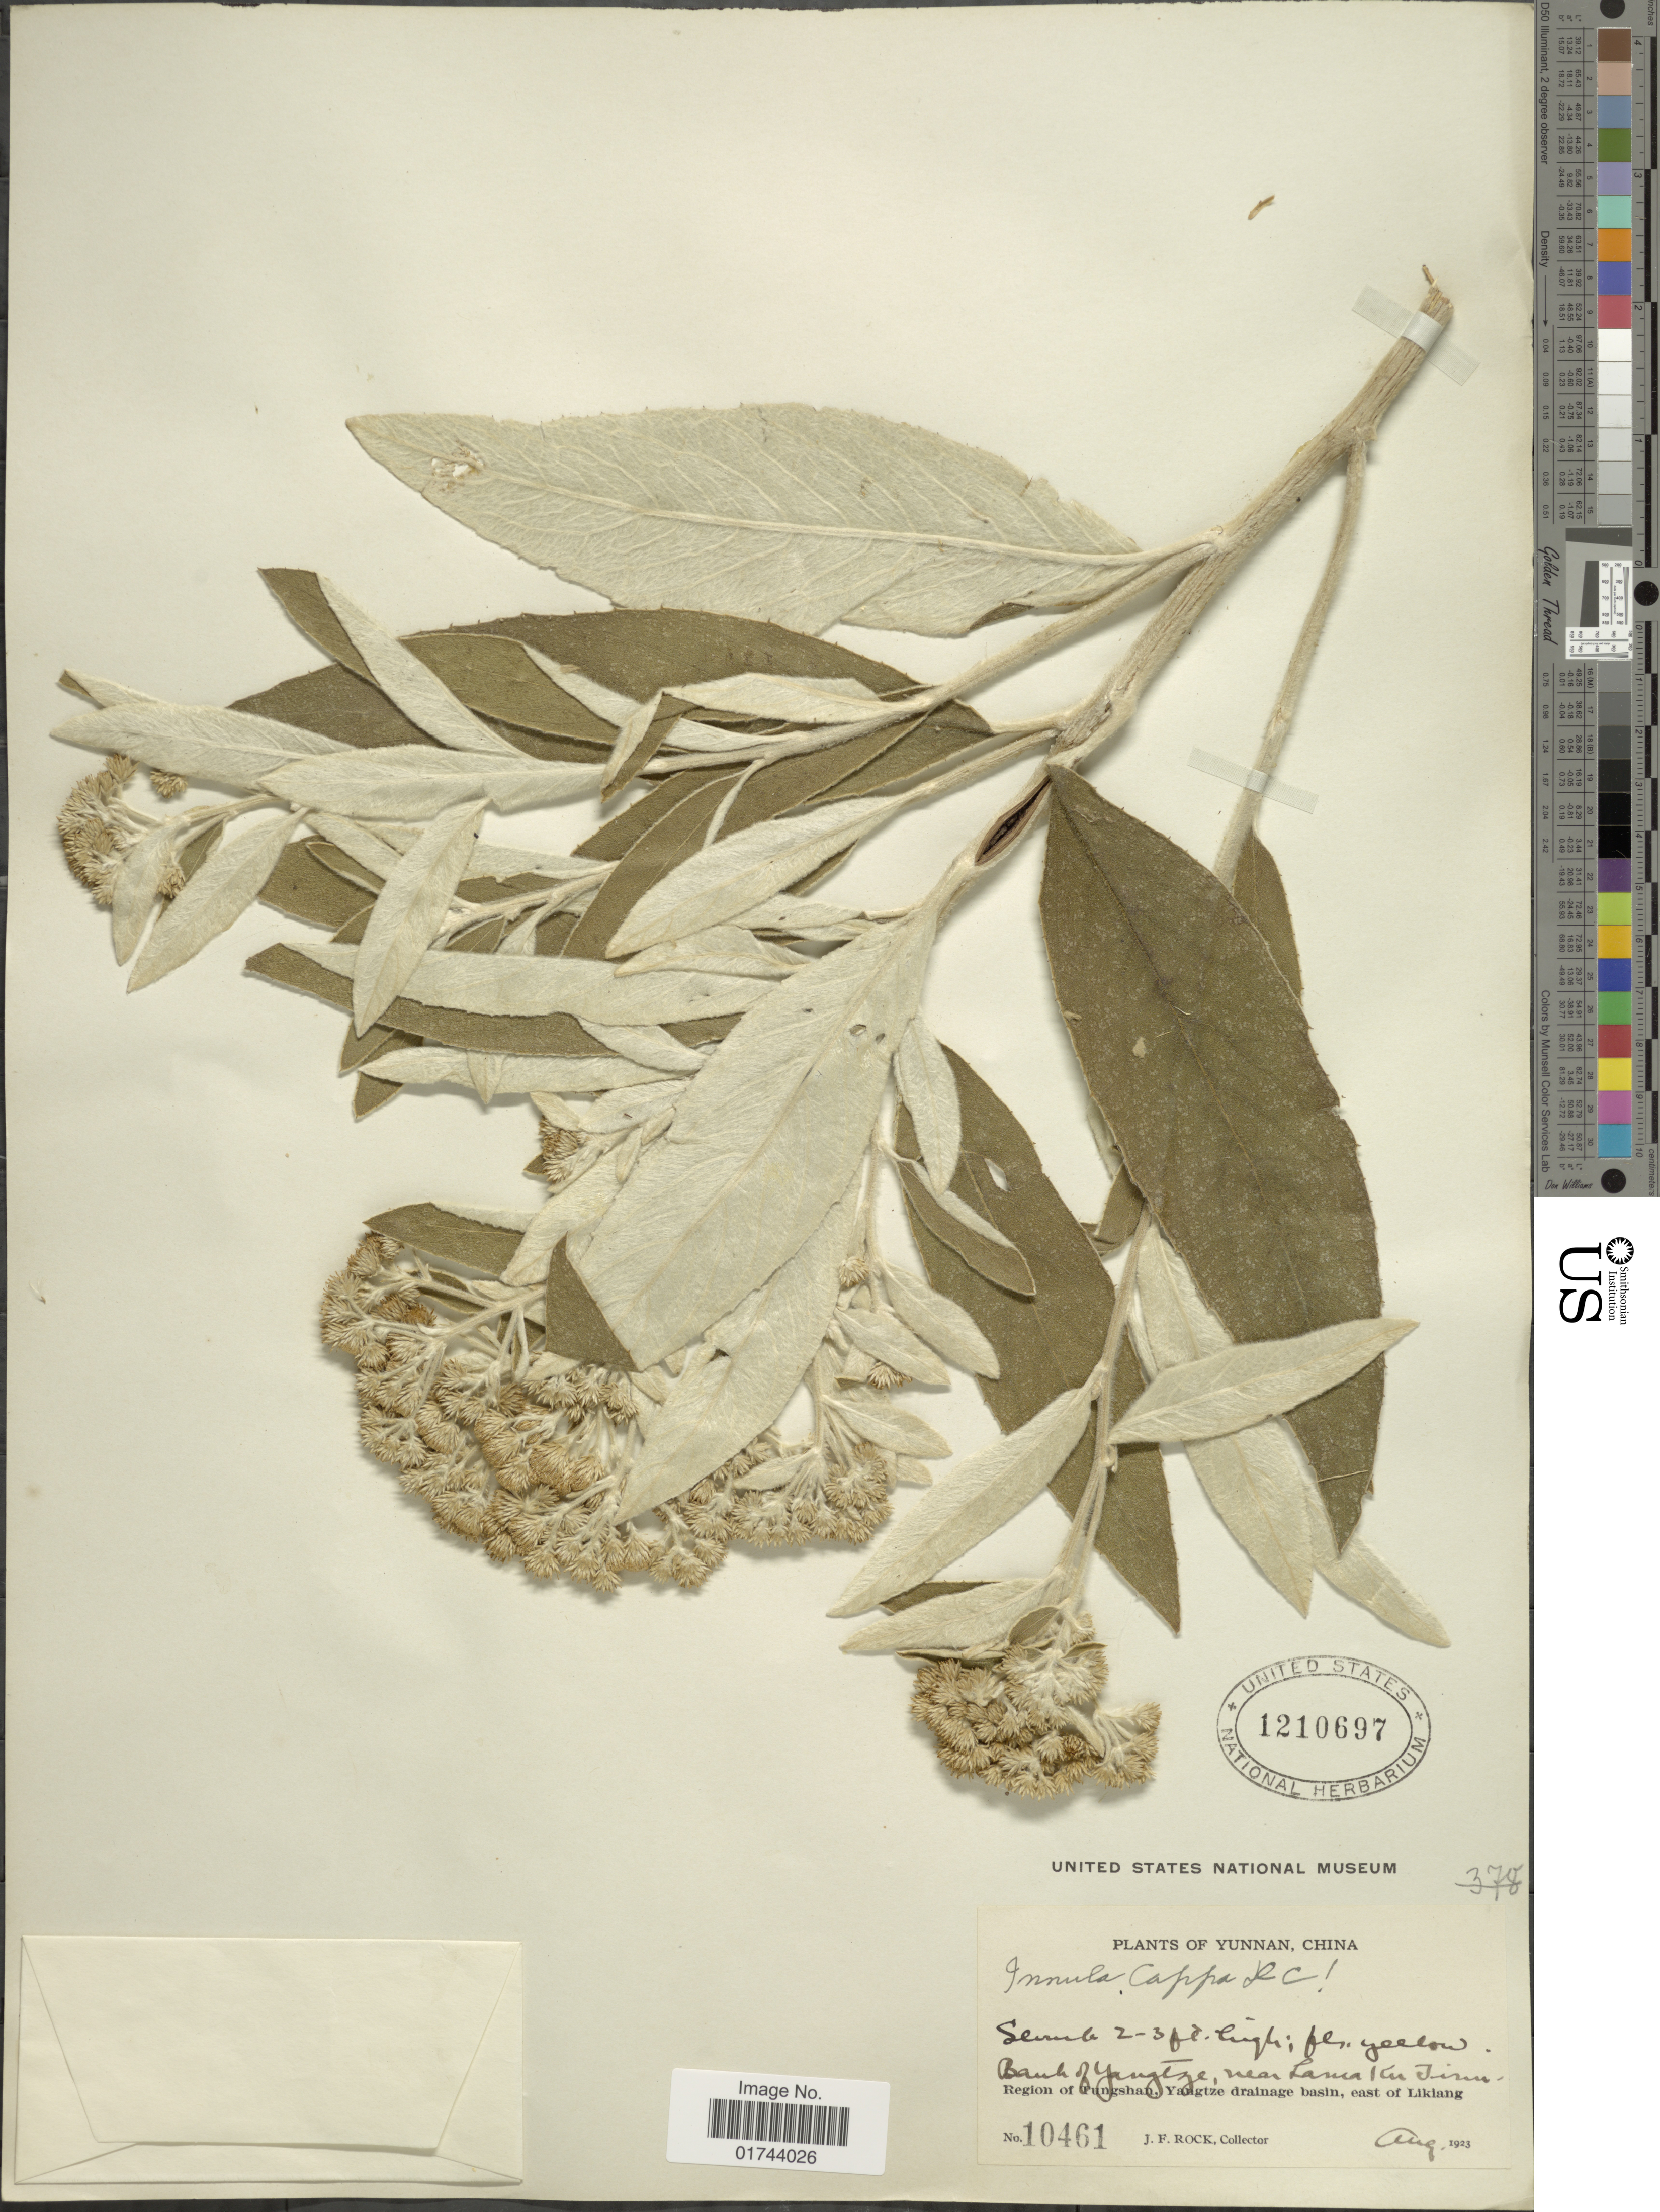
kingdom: Plantae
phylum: Tracheophyta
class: Magnoliopsida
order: Asterales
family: Asteraceae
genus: Inula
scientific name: Inula cappa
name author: (Buch.-Ham. ex D. Don) DC.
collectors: J. Rock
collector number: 10461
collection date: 1923-08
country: China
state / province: Yunnan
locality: Bank of Yangtze, near Lama Ku Jiru, region of Tungshan, Yangtze drainage basin, east of Likiang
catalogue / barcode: US 1210697